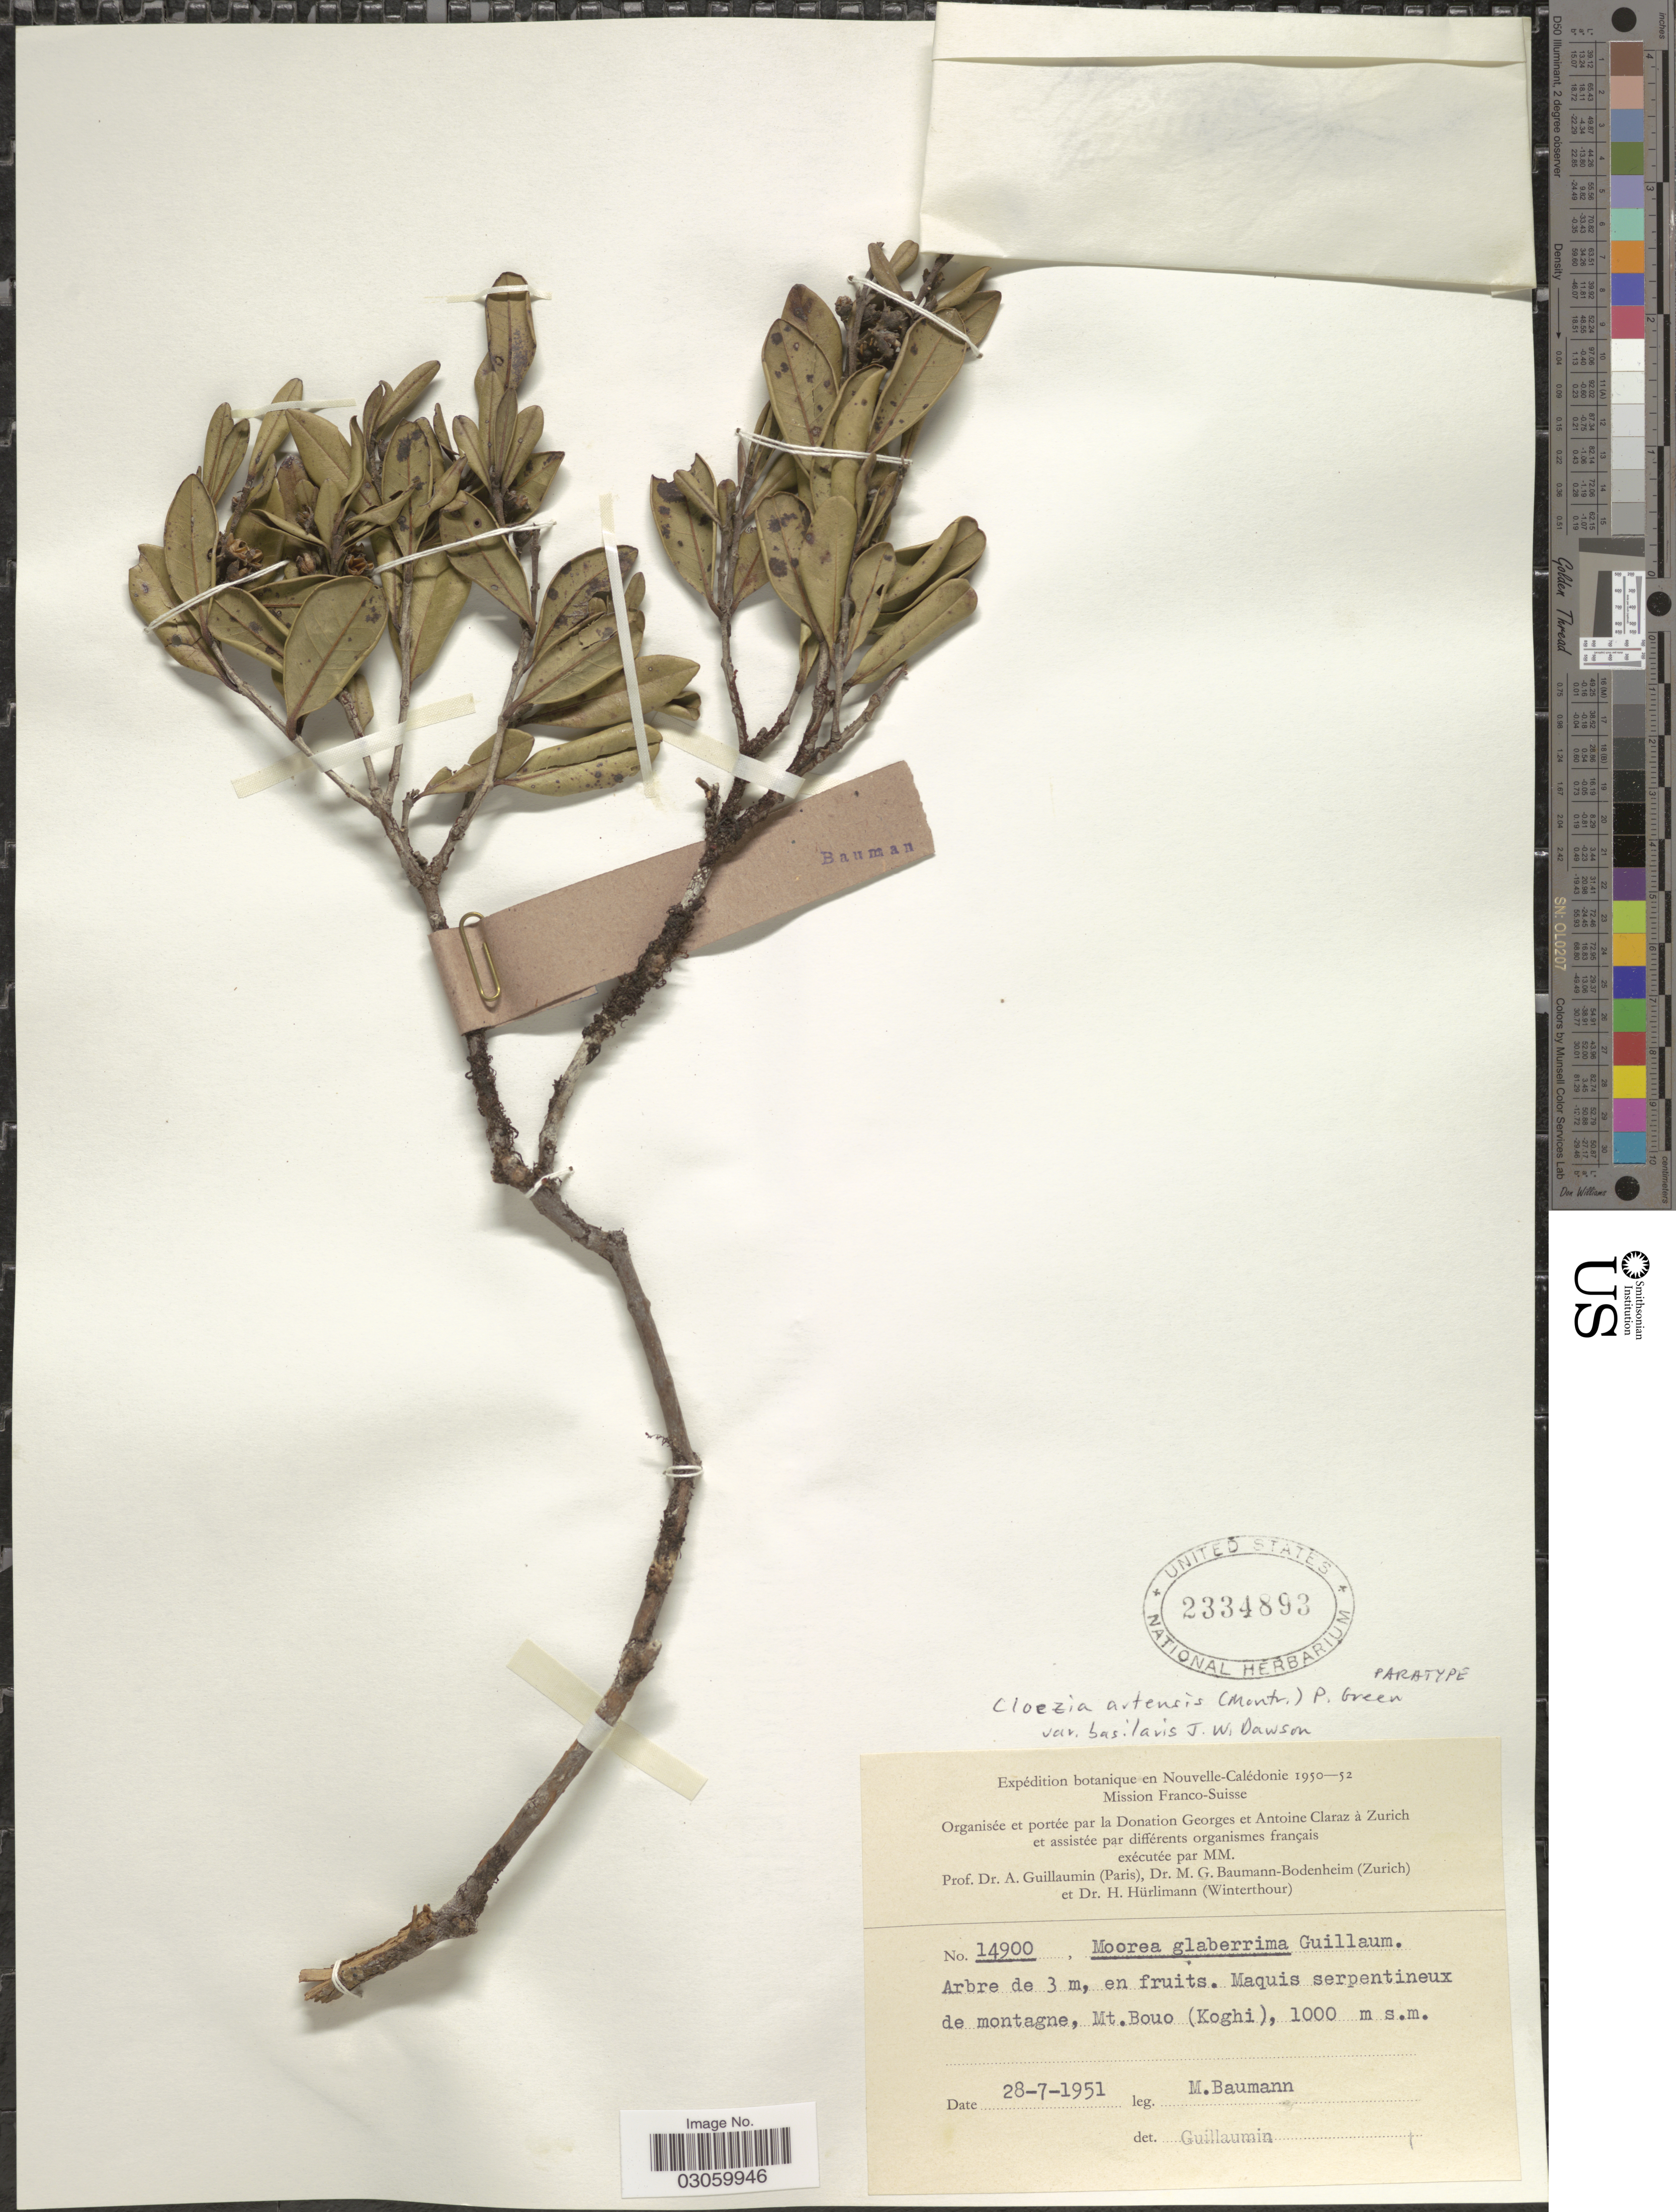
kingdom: Plantae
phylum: Tracheophyta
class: Magnoliopsida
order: Myrtales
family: Myrtaceae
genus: Cloezia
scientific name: Cloezia artensis var. basilaris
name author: J.W. Dawson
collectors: M. G. Baumann-Bodenheim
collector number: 14900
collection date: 1951-07-28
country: New Caledonia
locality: Mt. Bouo (Koghi).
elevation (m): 1000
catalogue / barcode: US 2334893